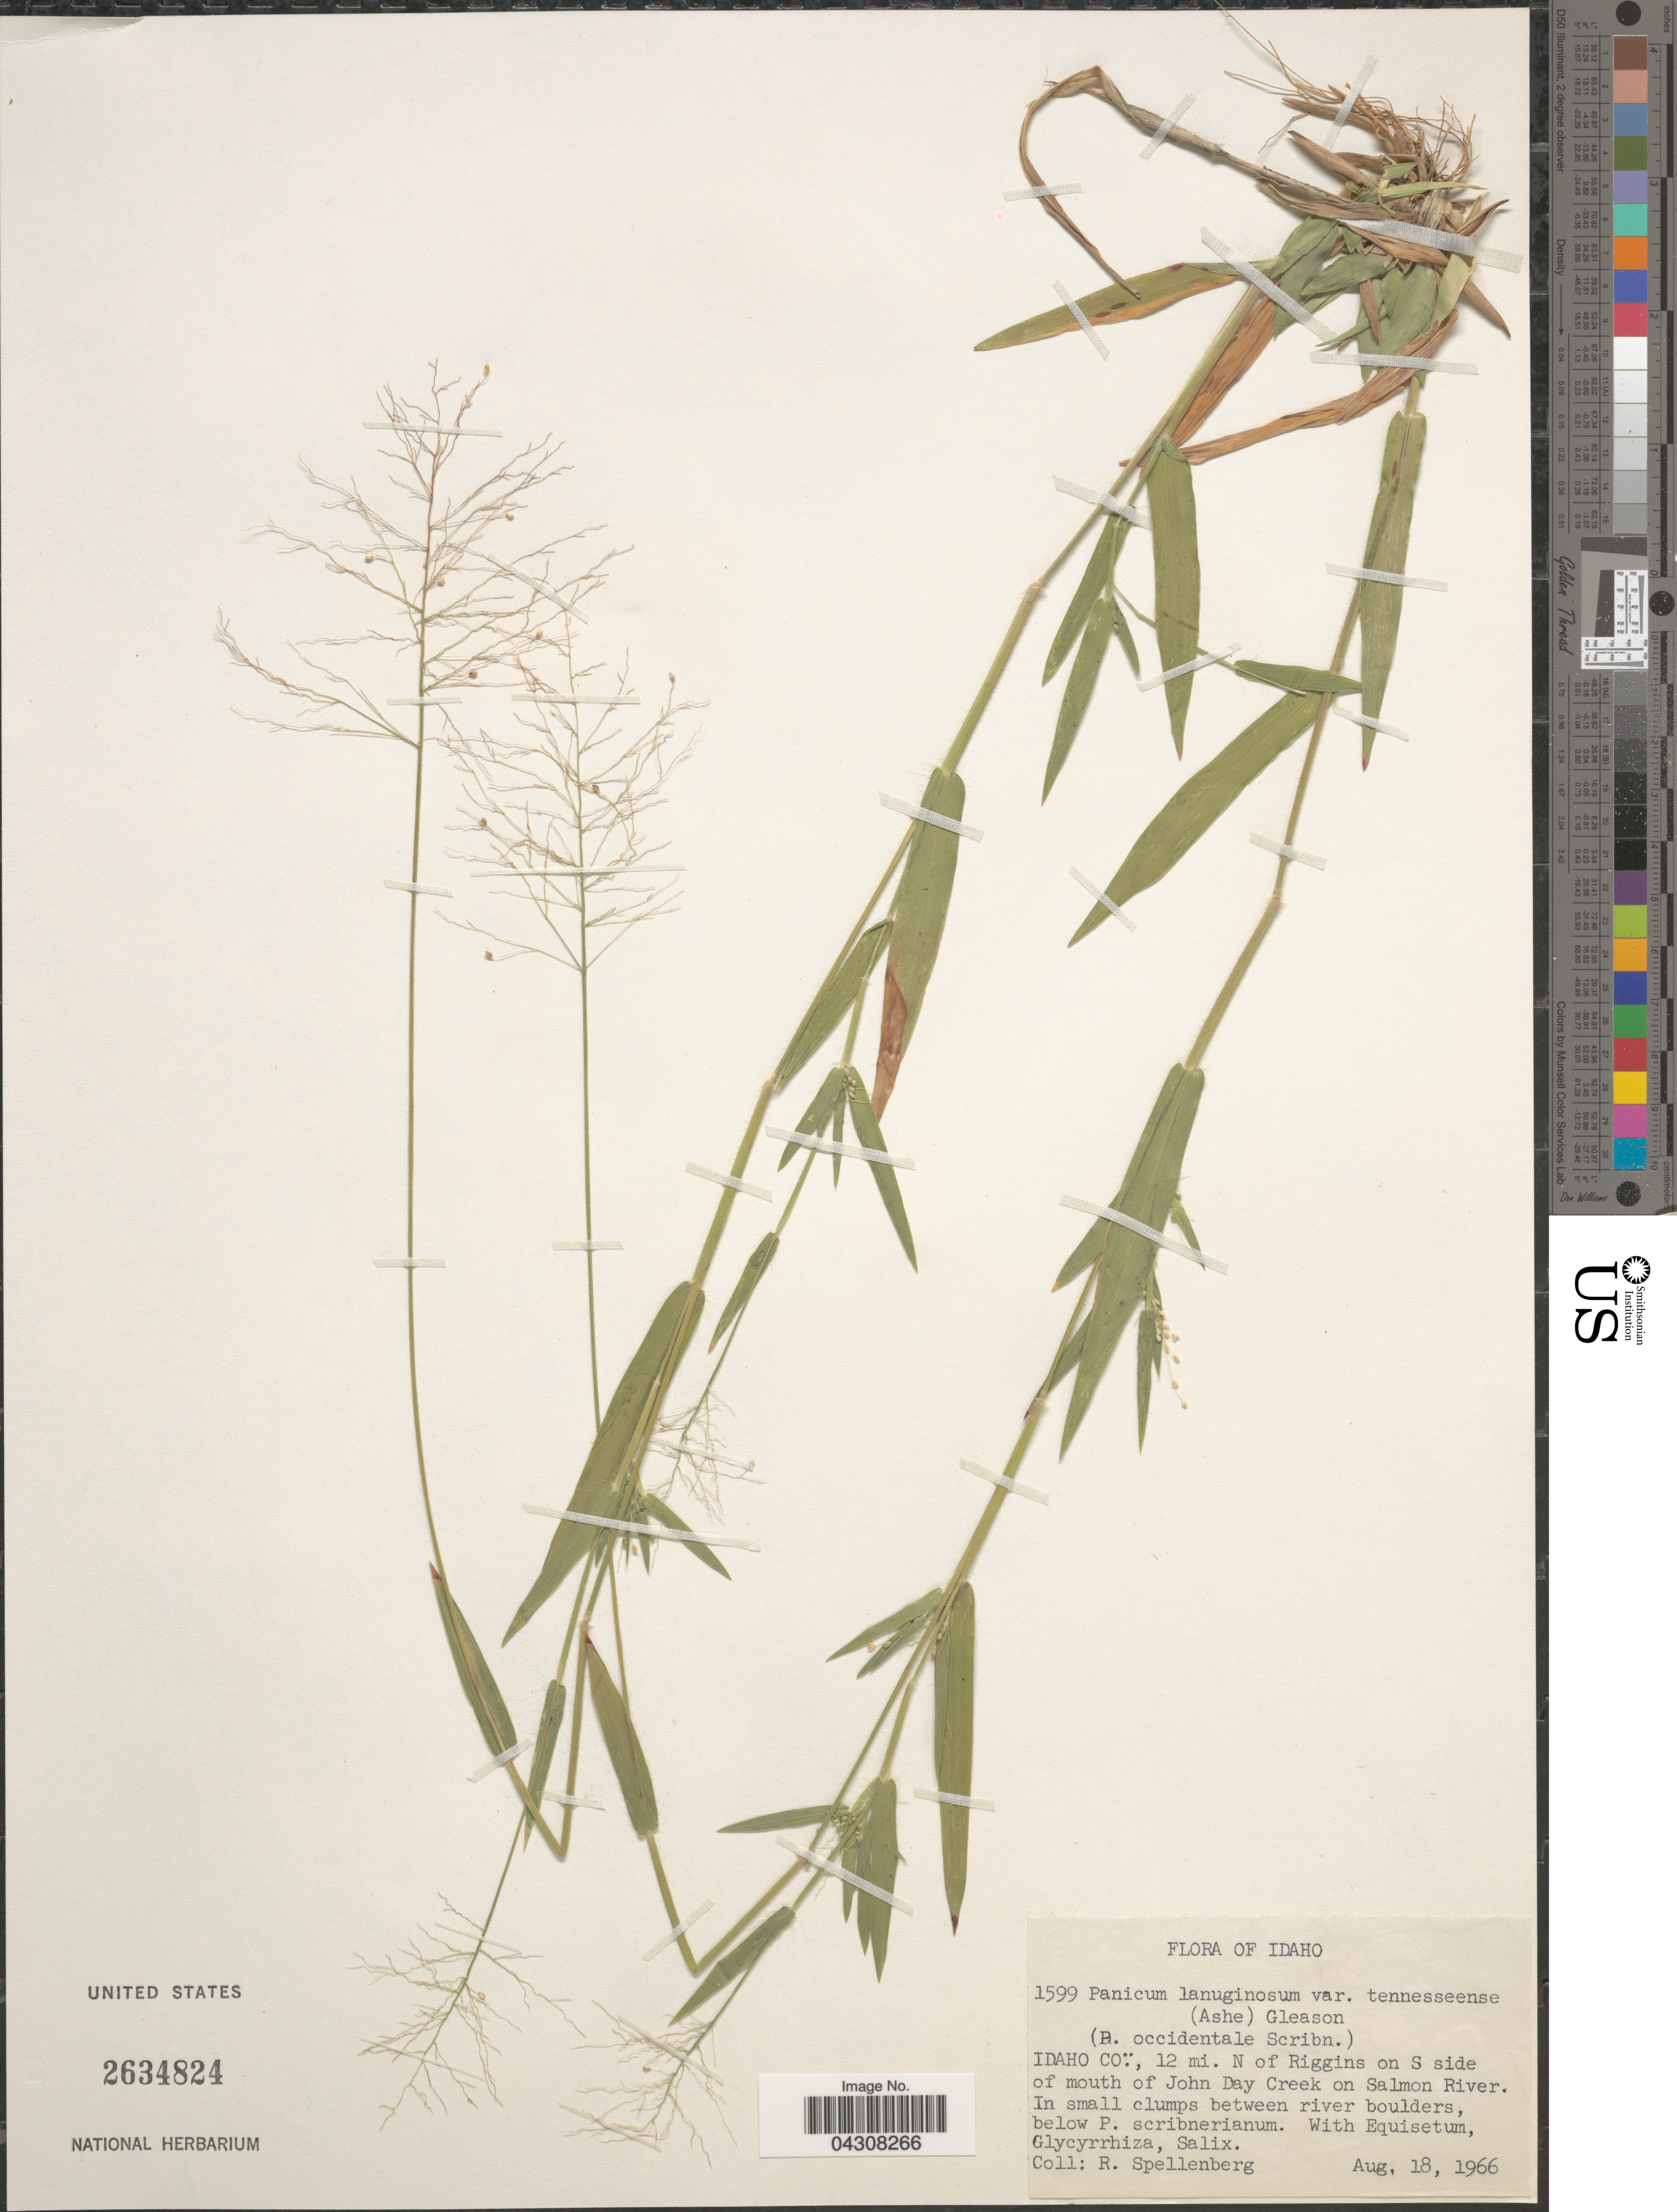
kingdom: Plantae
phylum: Tracheophyta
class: Liliopsida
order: Poales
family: Poaceae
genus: Dichanthelium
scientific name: Dichanthelium acuminatum var. acuminatum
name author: (Sw.) Gould & C.A. Clark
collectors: R. Spellenberg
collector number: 1599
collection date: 1966-08-18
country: United States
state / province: Idaho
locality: Idaho Co.; 12 mi. N of Riggins on S side of mouth of John Day Creek on Salmon River. In small clumps between river boulders, below P. scribnerianum.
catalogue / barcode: US 2634824